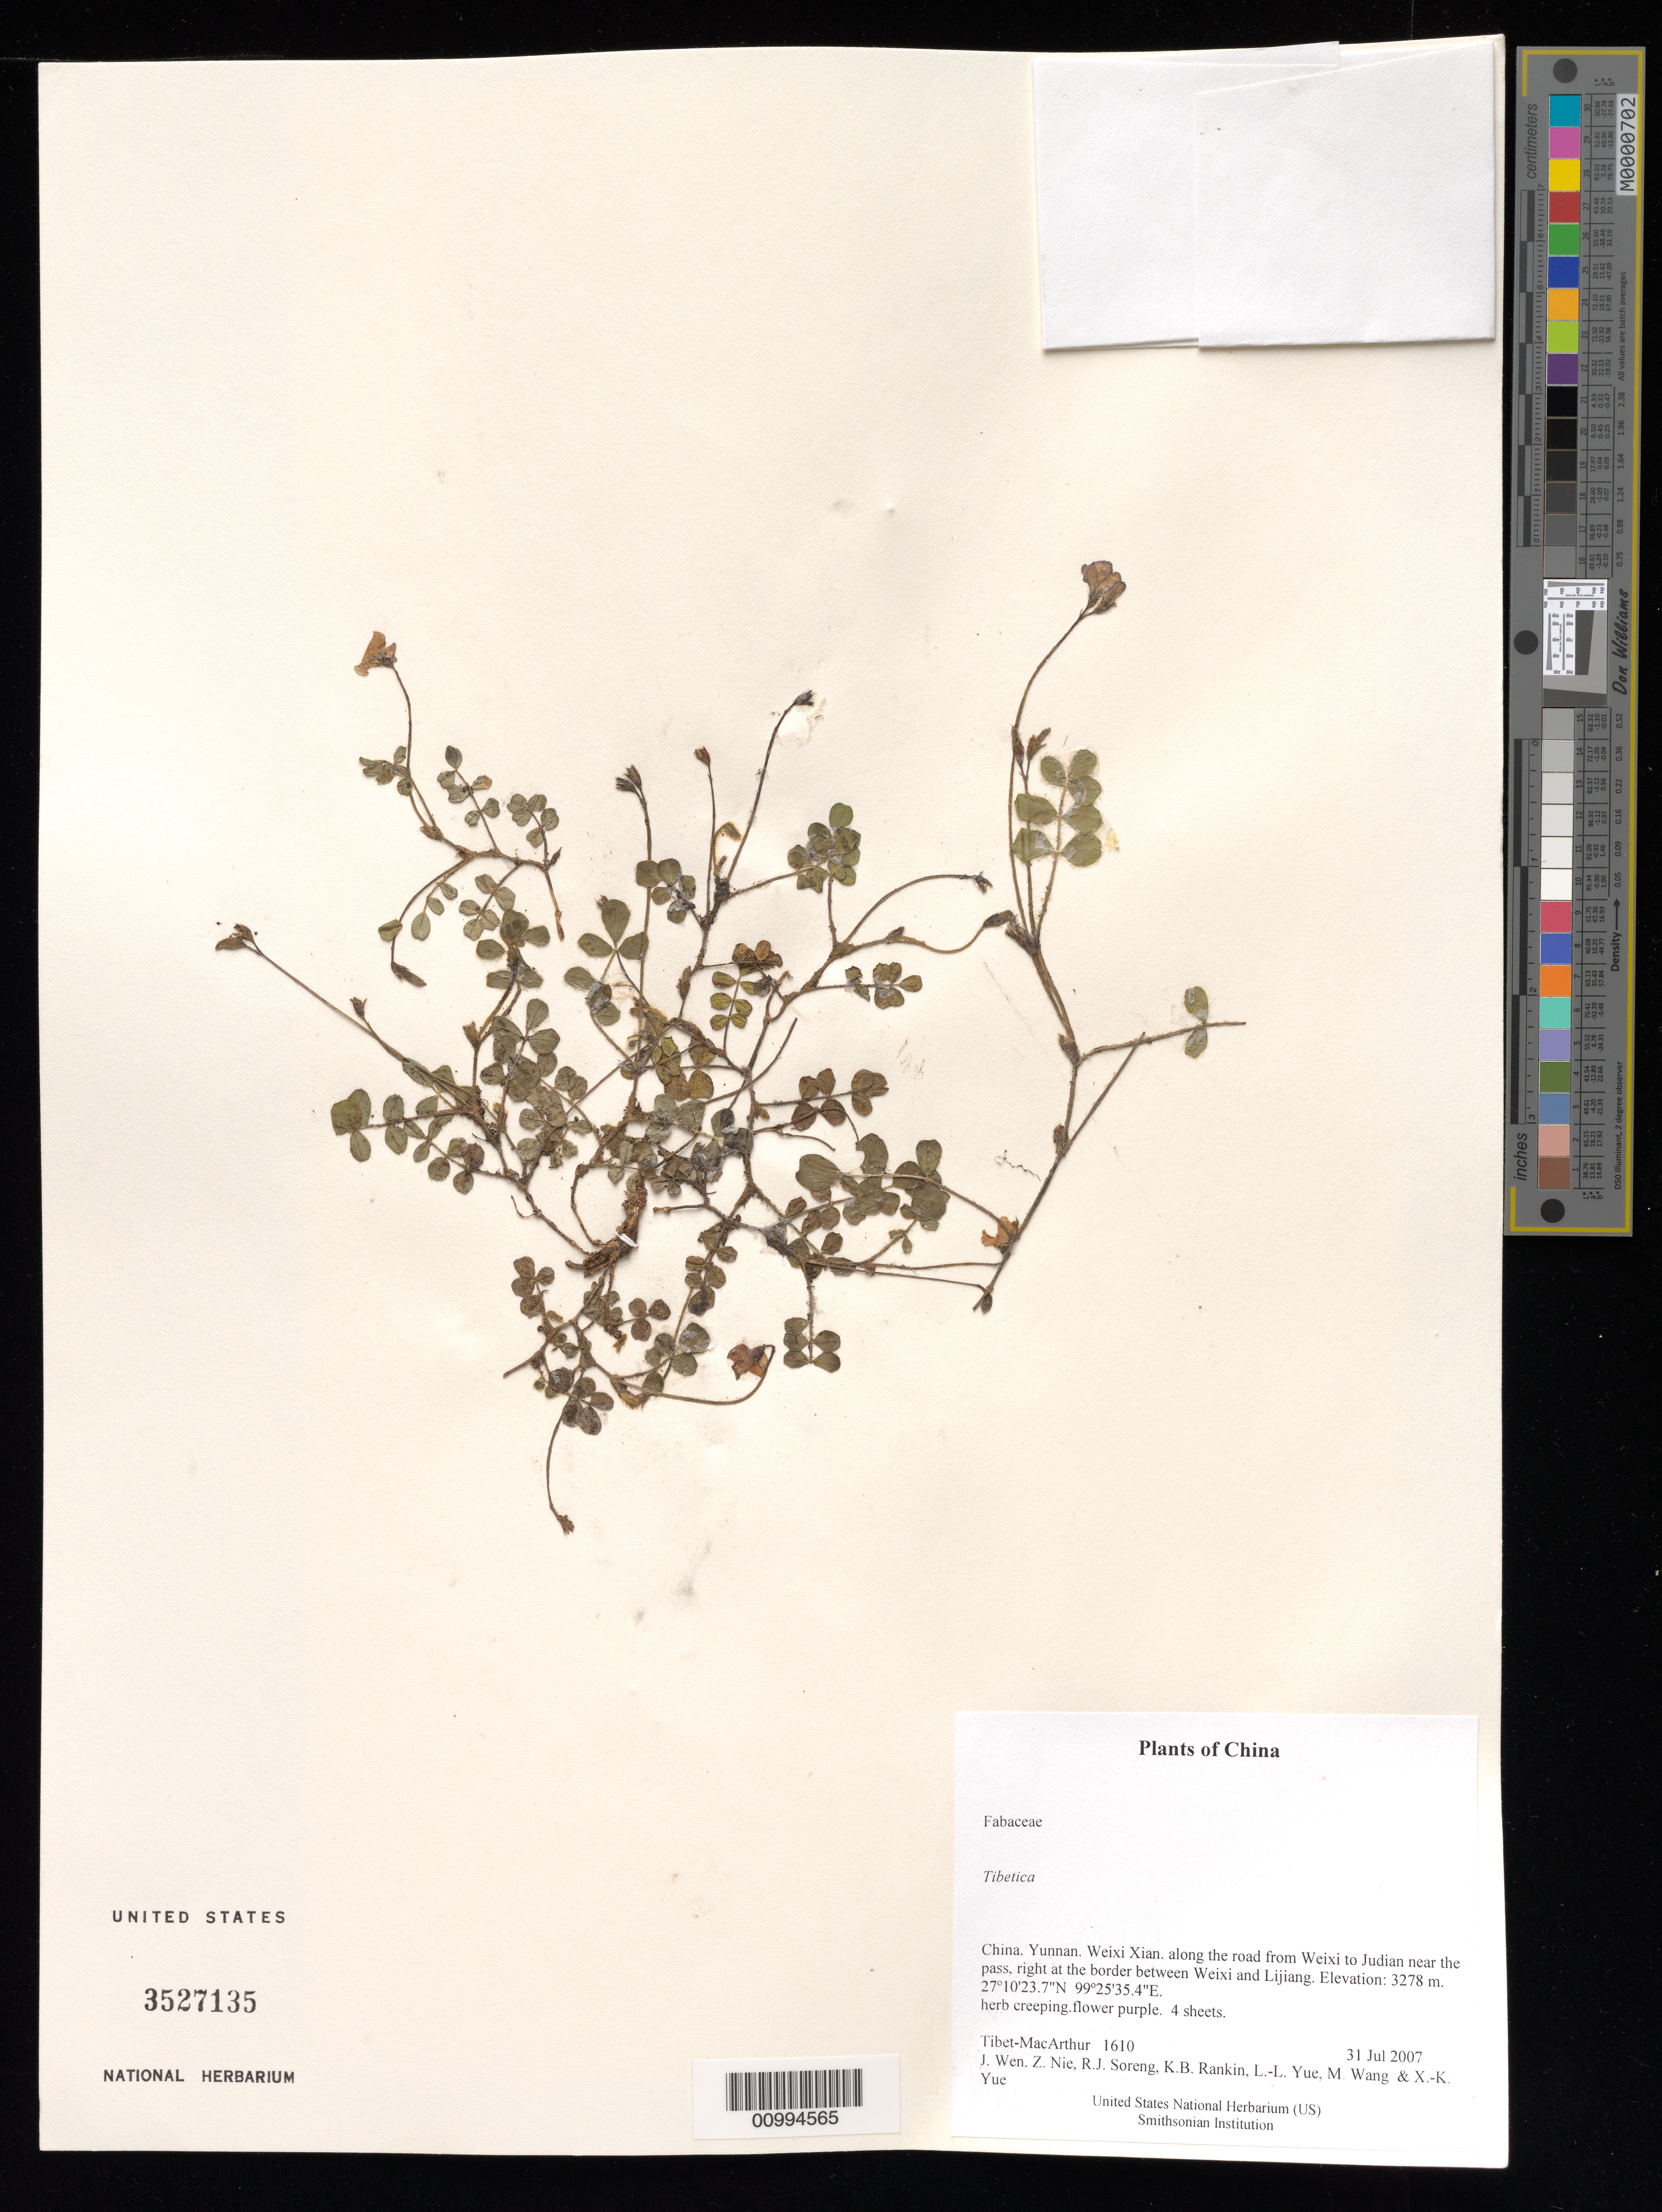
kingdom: Plantae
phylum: Tracheophyta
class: Magnoliopsida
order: Fabales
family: Fabaceae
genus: Tibetia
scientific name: Tibetia sp.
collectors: Tibet-MacArthur, J. Wen, Z. Nie, R. J. Soreng, K. Rankin, L. Yue, M. Wang & X. Yue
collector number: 1610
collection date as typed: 31 Jul 2007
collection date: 2007-07-31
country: China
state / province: Yunnan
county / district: Weixi Xian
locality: along the road from Weixi to Judian near the pass, right at the border between Weixi and Lijiang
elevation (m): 3278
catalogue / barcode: US 3527135